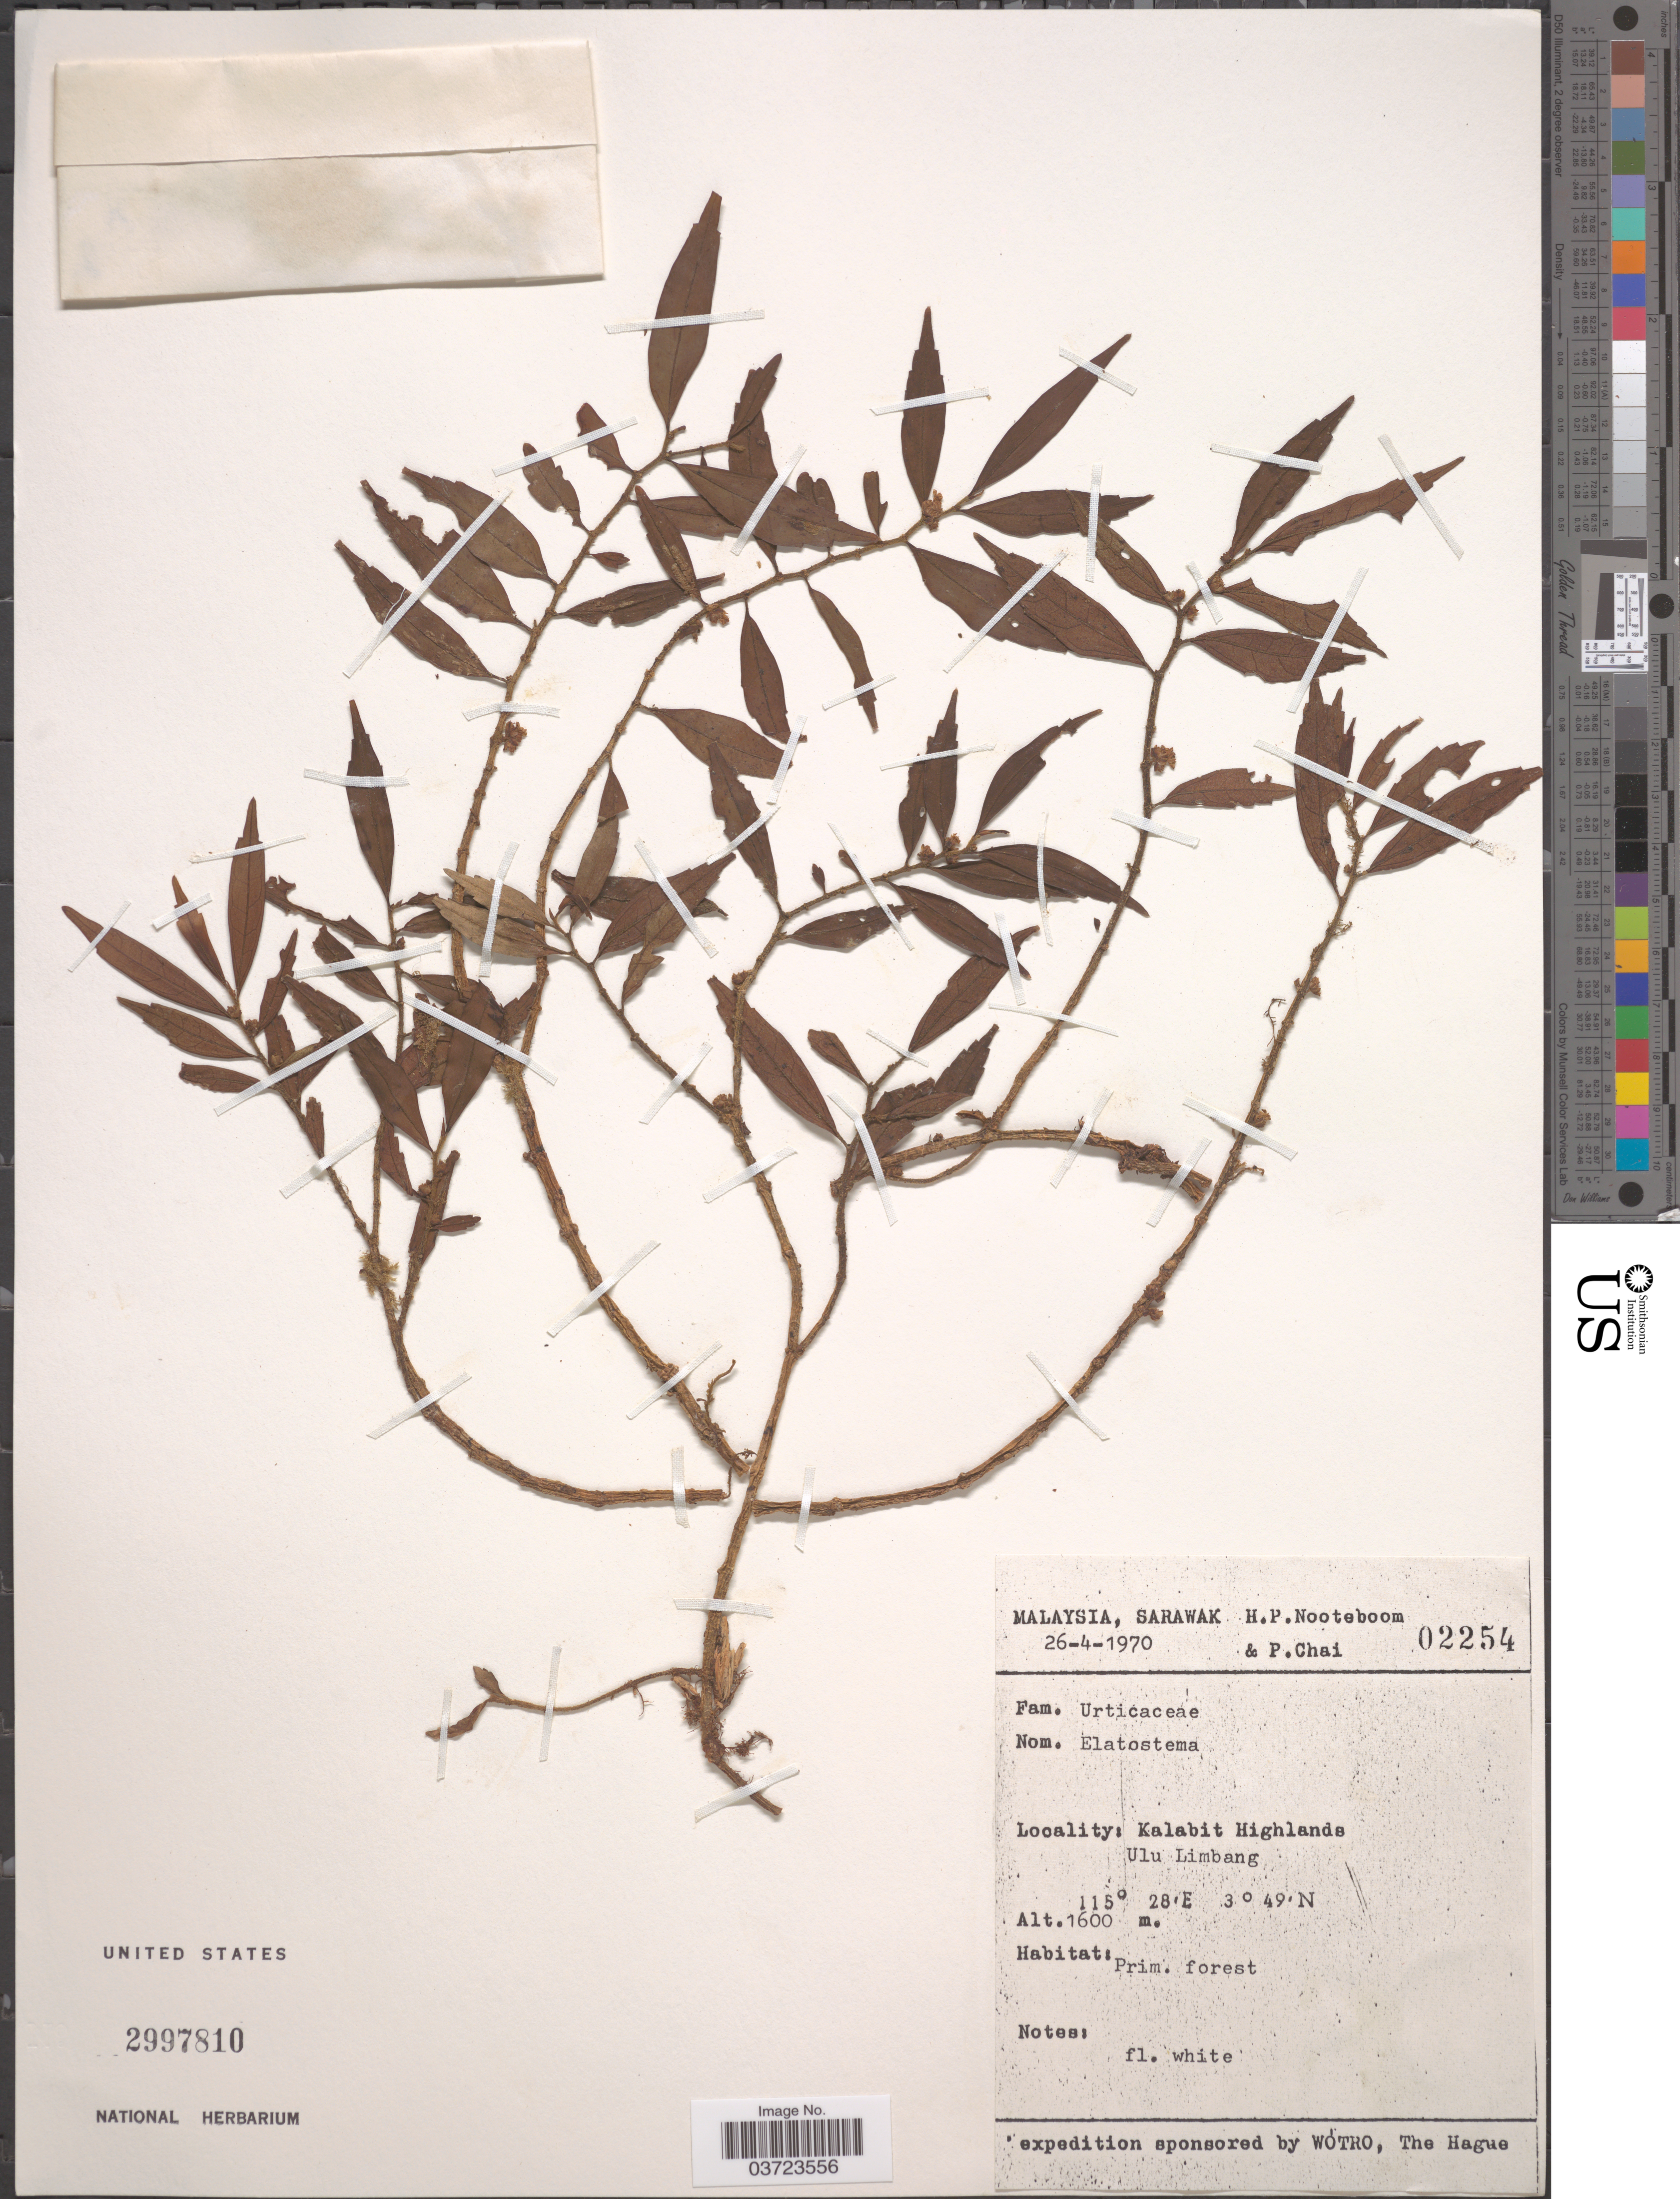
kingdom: Plantae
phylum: Tracheophyta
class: Magnoliopsida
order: Rosales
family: Urticaceae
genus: Elatostema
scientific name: Elatostema sp.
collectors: H. P. Nooteboom & P. Chai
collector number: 02254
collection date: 1970-04-26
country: Malaysia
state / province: Sarawak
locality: Kalabit Highlands. Ulu Limbang.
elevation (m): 1600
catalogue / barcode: US 2997810